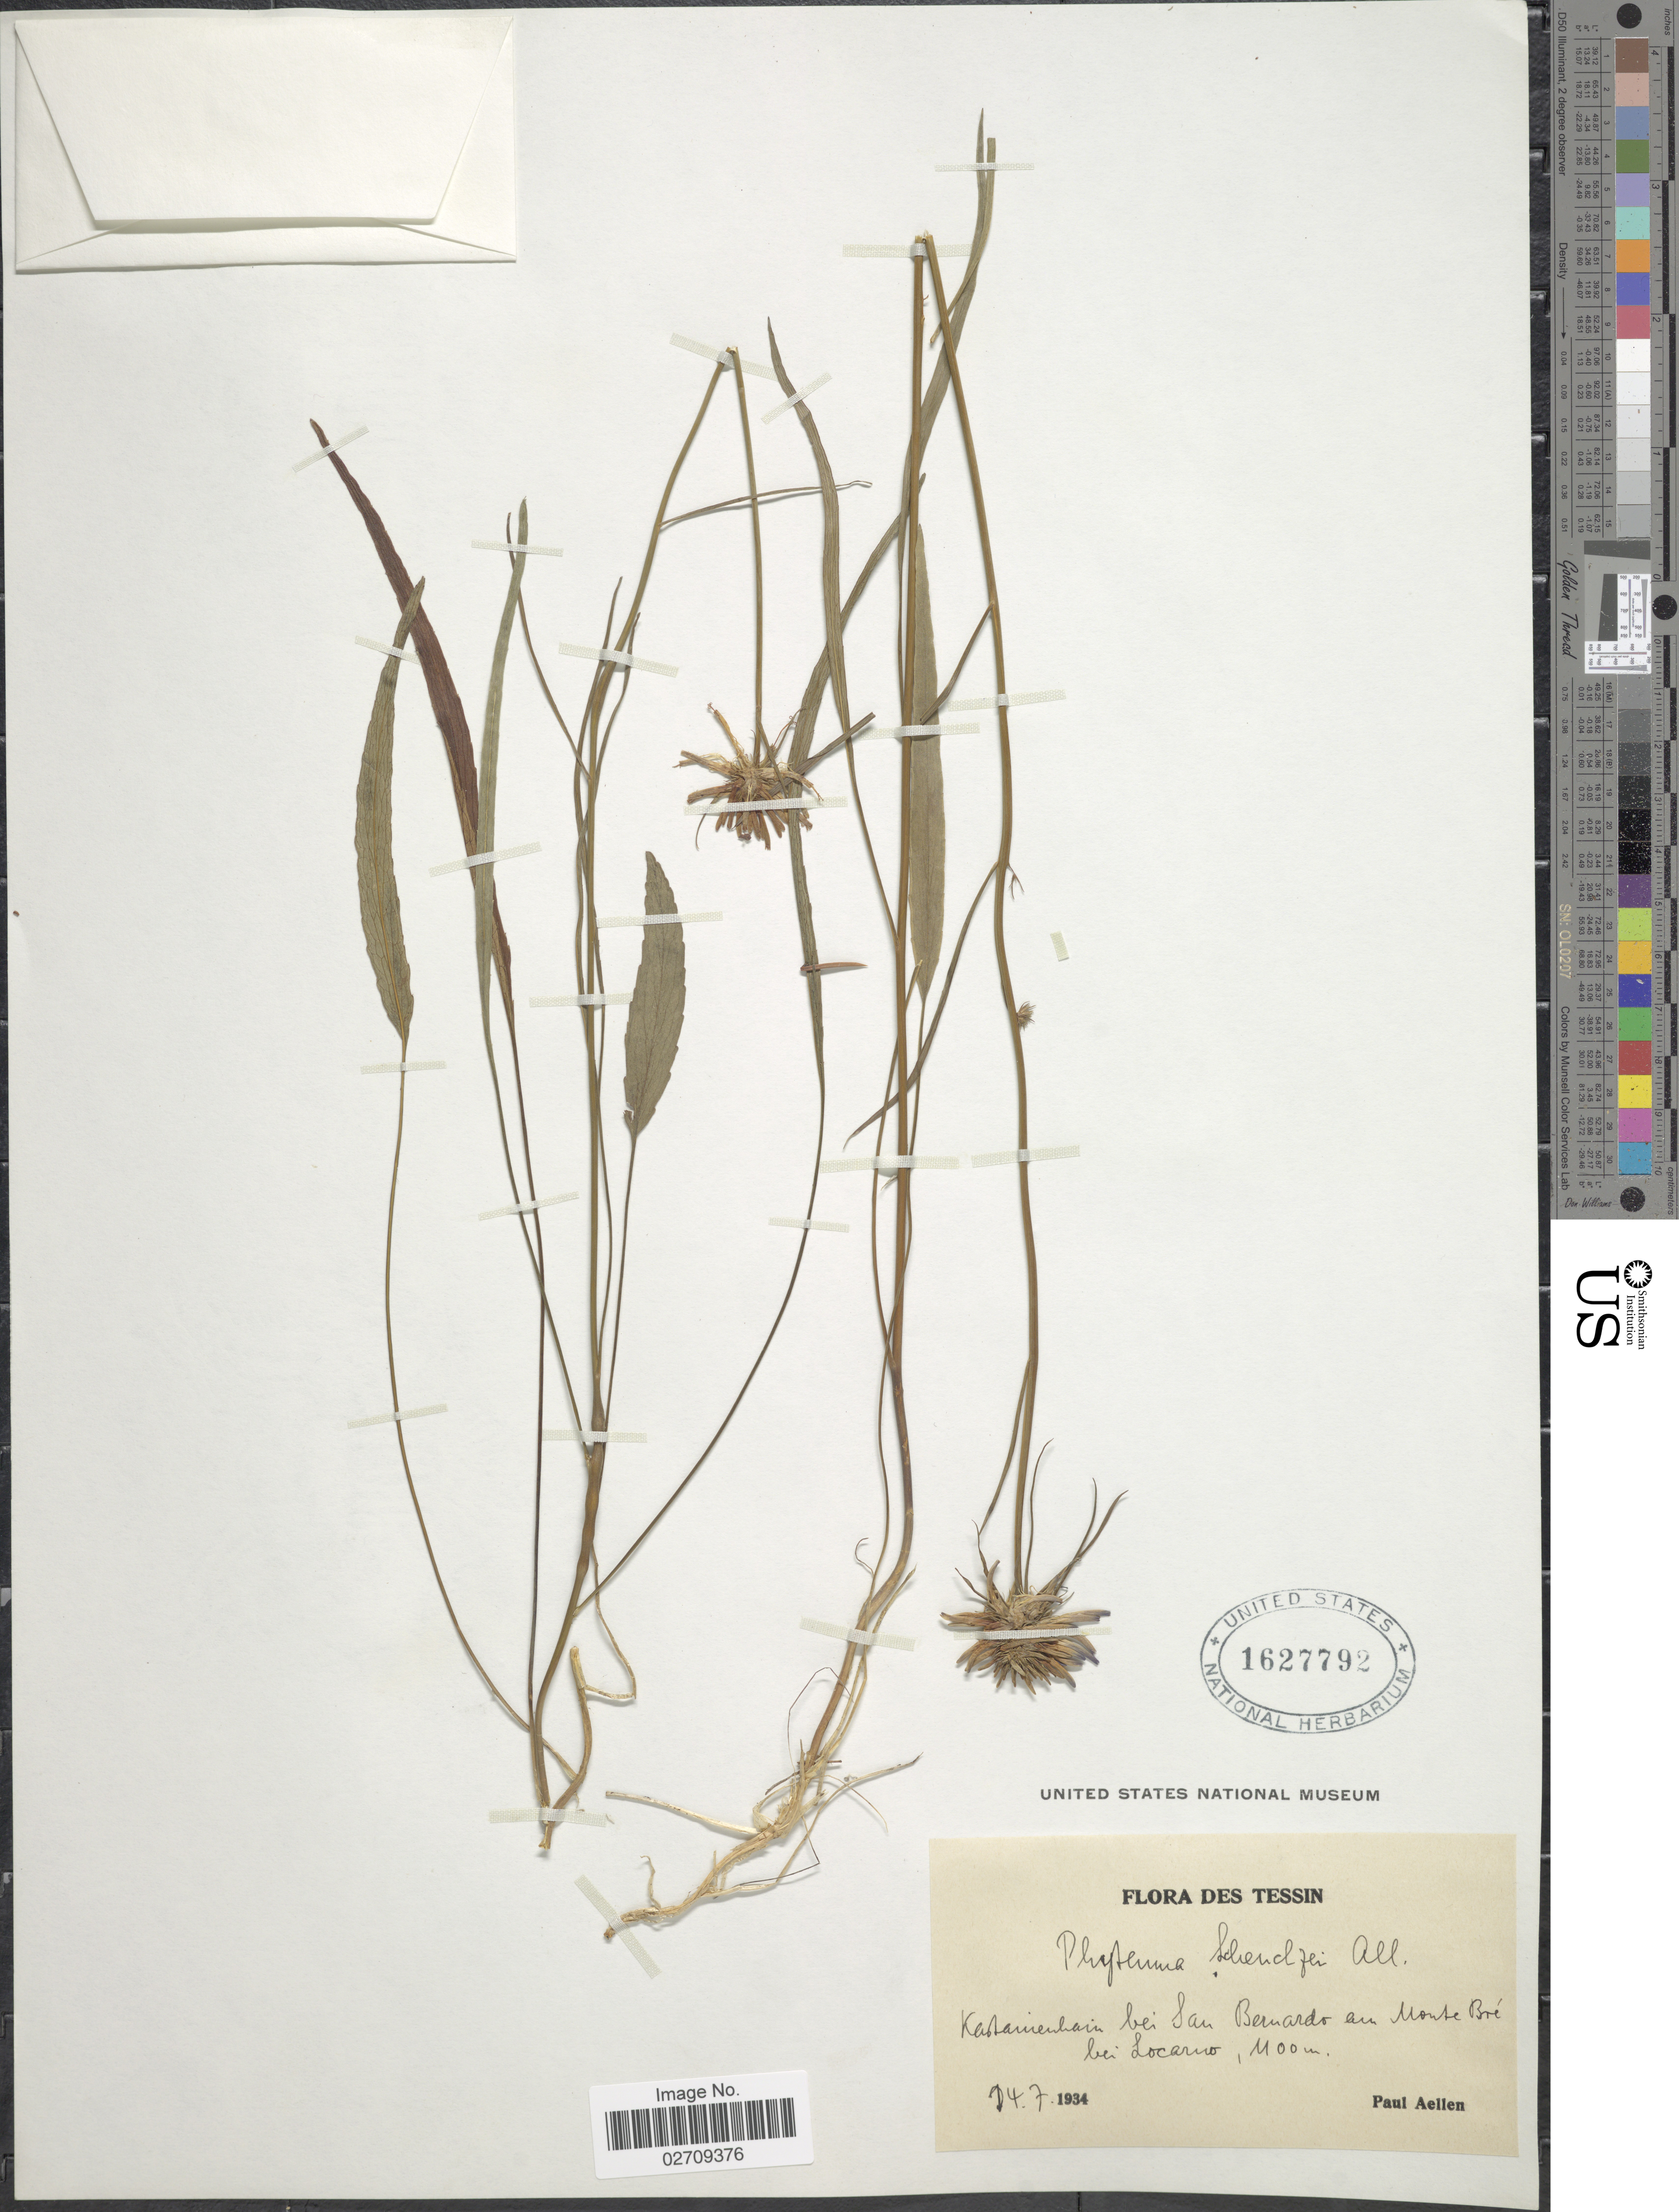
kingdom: Plantae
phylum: Tracheophyta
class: Magnoliopsida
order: Asterales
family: Campanulaceae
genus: Phyteuma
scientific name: Phyteuma scheuchzeri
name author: All.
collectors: P. Aellen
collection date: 1934-07-14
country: Switzerland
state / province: Ticino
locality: Des Tessin, Kastanienhain bei San Bernardo en Monte Bre bei Locarno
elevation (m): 1100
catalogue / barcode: US 1627792